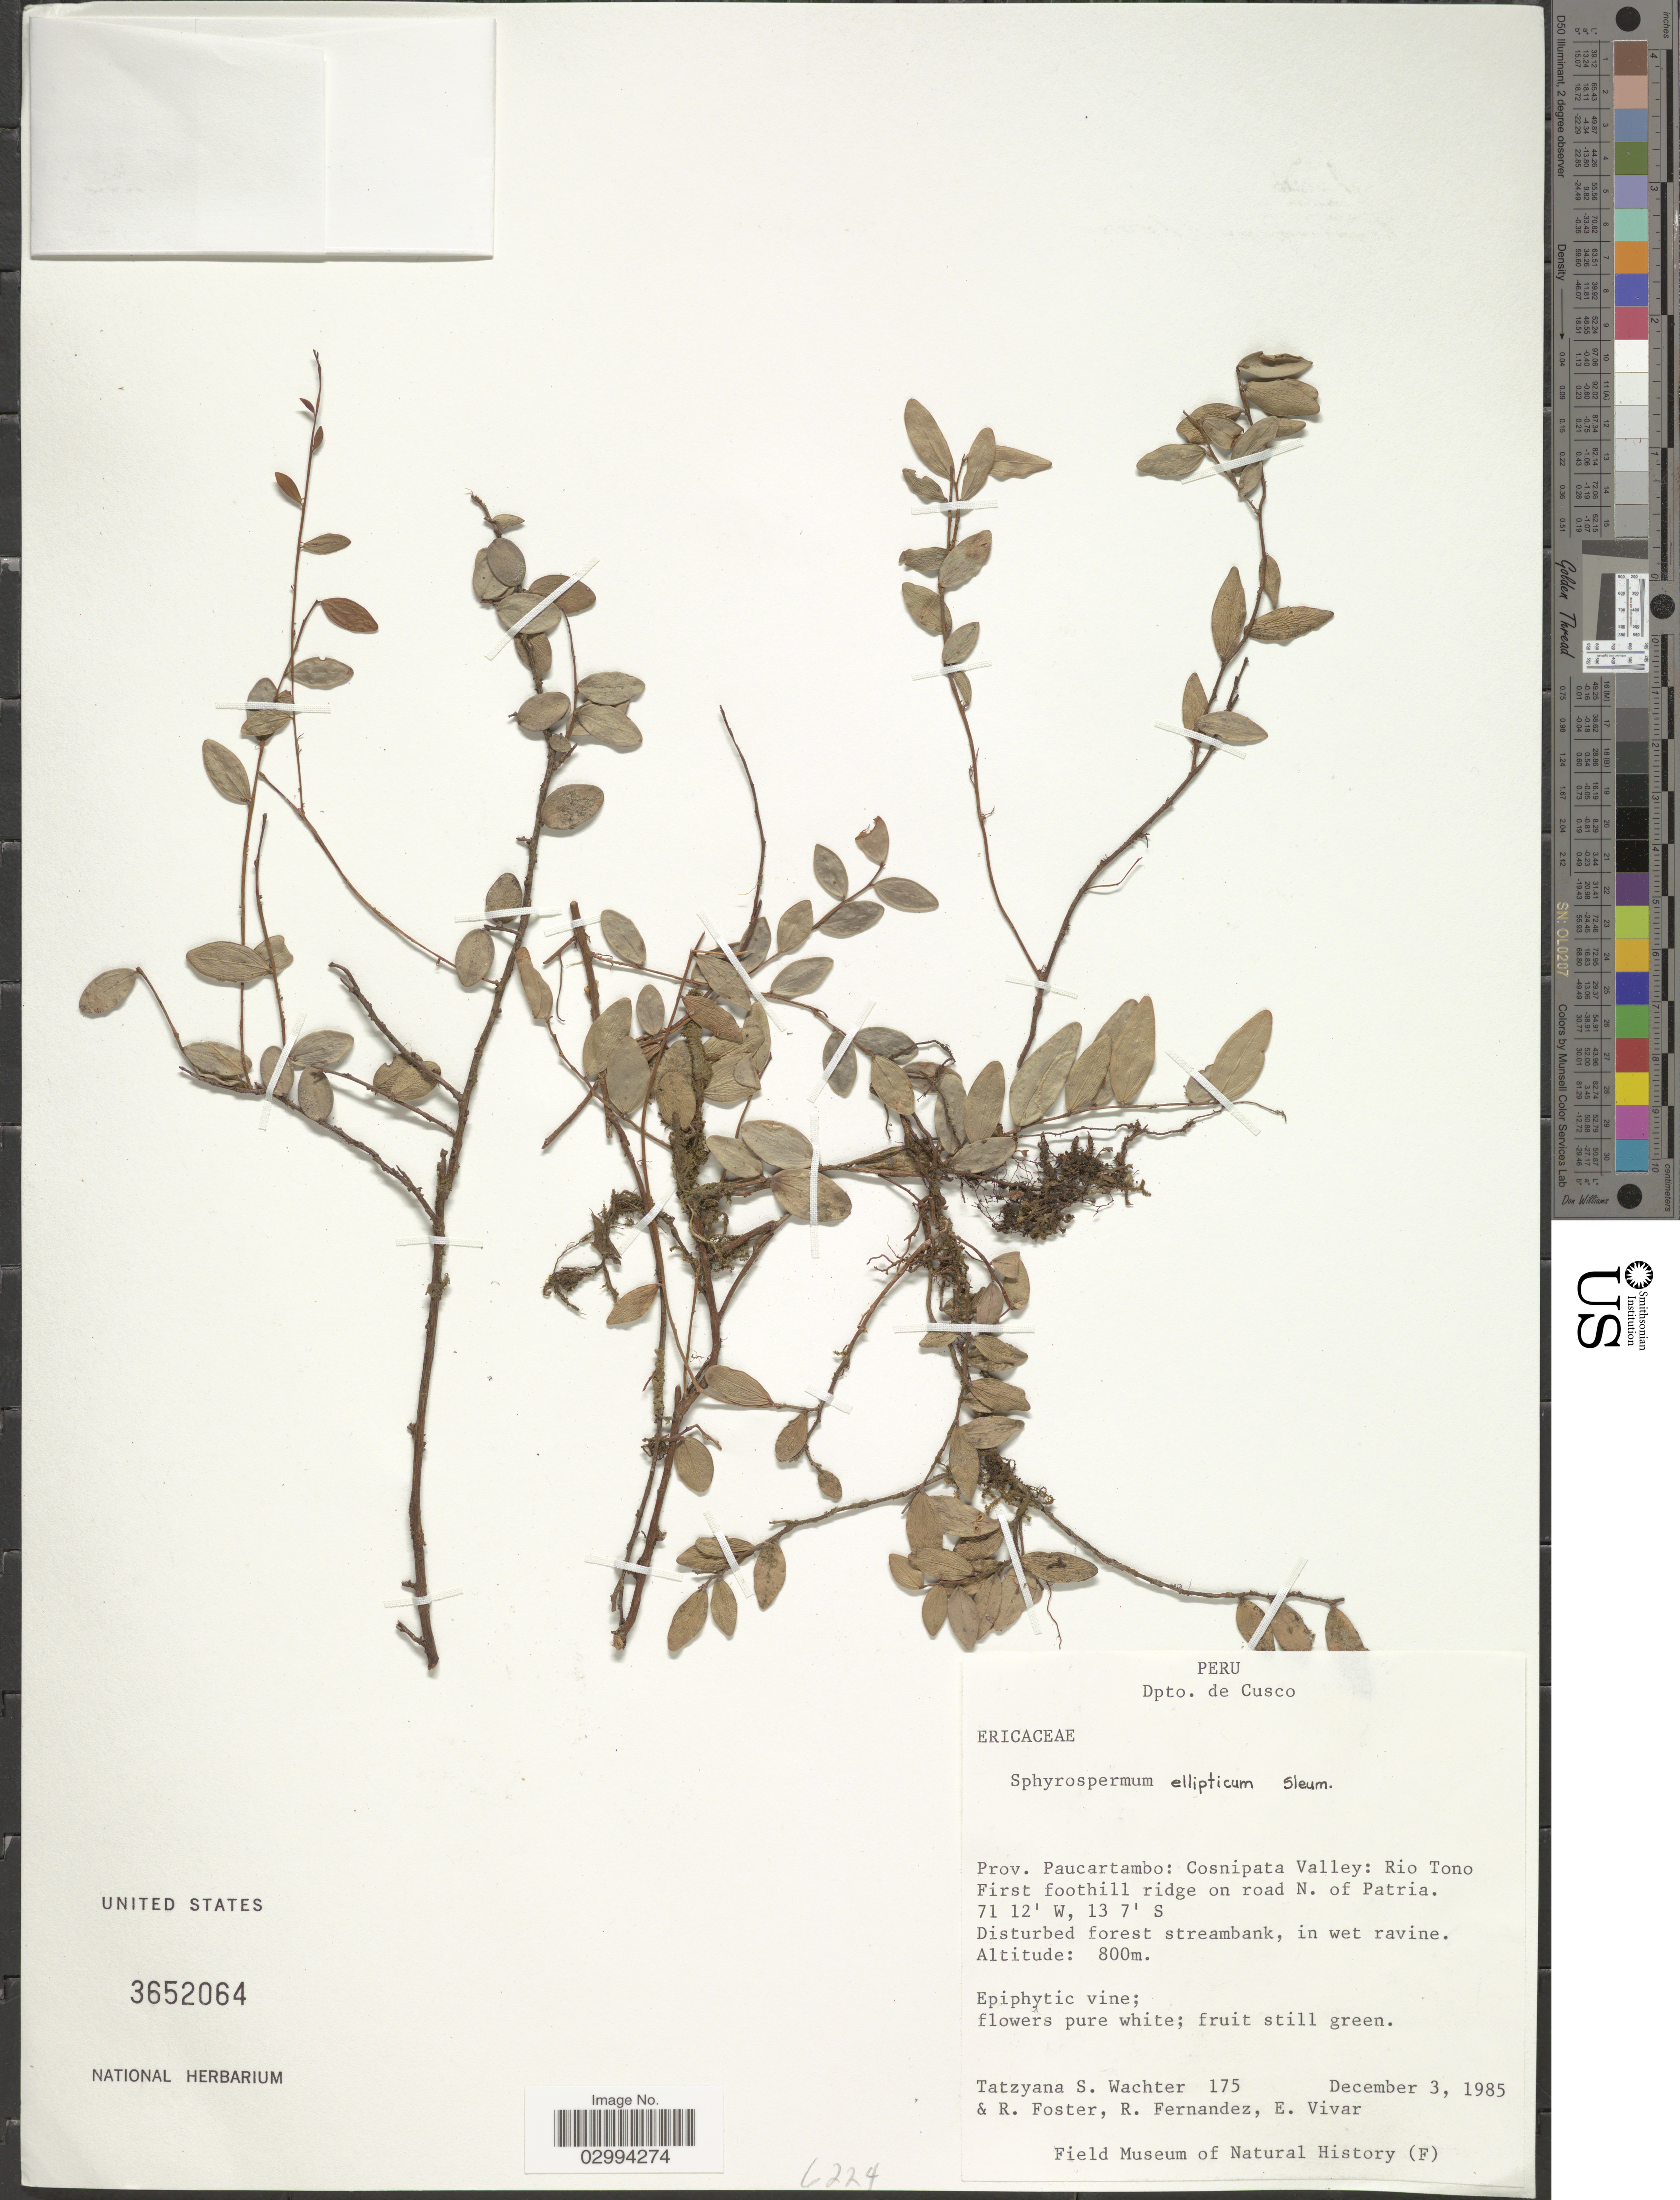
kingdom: Plantae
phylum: Tracheophyta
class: Magnoliopsida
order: Ericales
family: Ericaceae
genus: Sphyrospermum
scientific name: Sphyrospermum ellipticum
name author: Sleumer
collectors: T. Wachter, R. Foster, R. Fernandez & E. Vivar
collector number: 175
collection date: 1985-12-03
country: Peru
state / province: Cusco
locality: Dpto. de Cusco, Prov. Paucartambo: Cosnipata Valley: Rio Tono First foothill ridge on road N. of Patria.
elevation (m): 800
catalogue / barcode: US 3652064